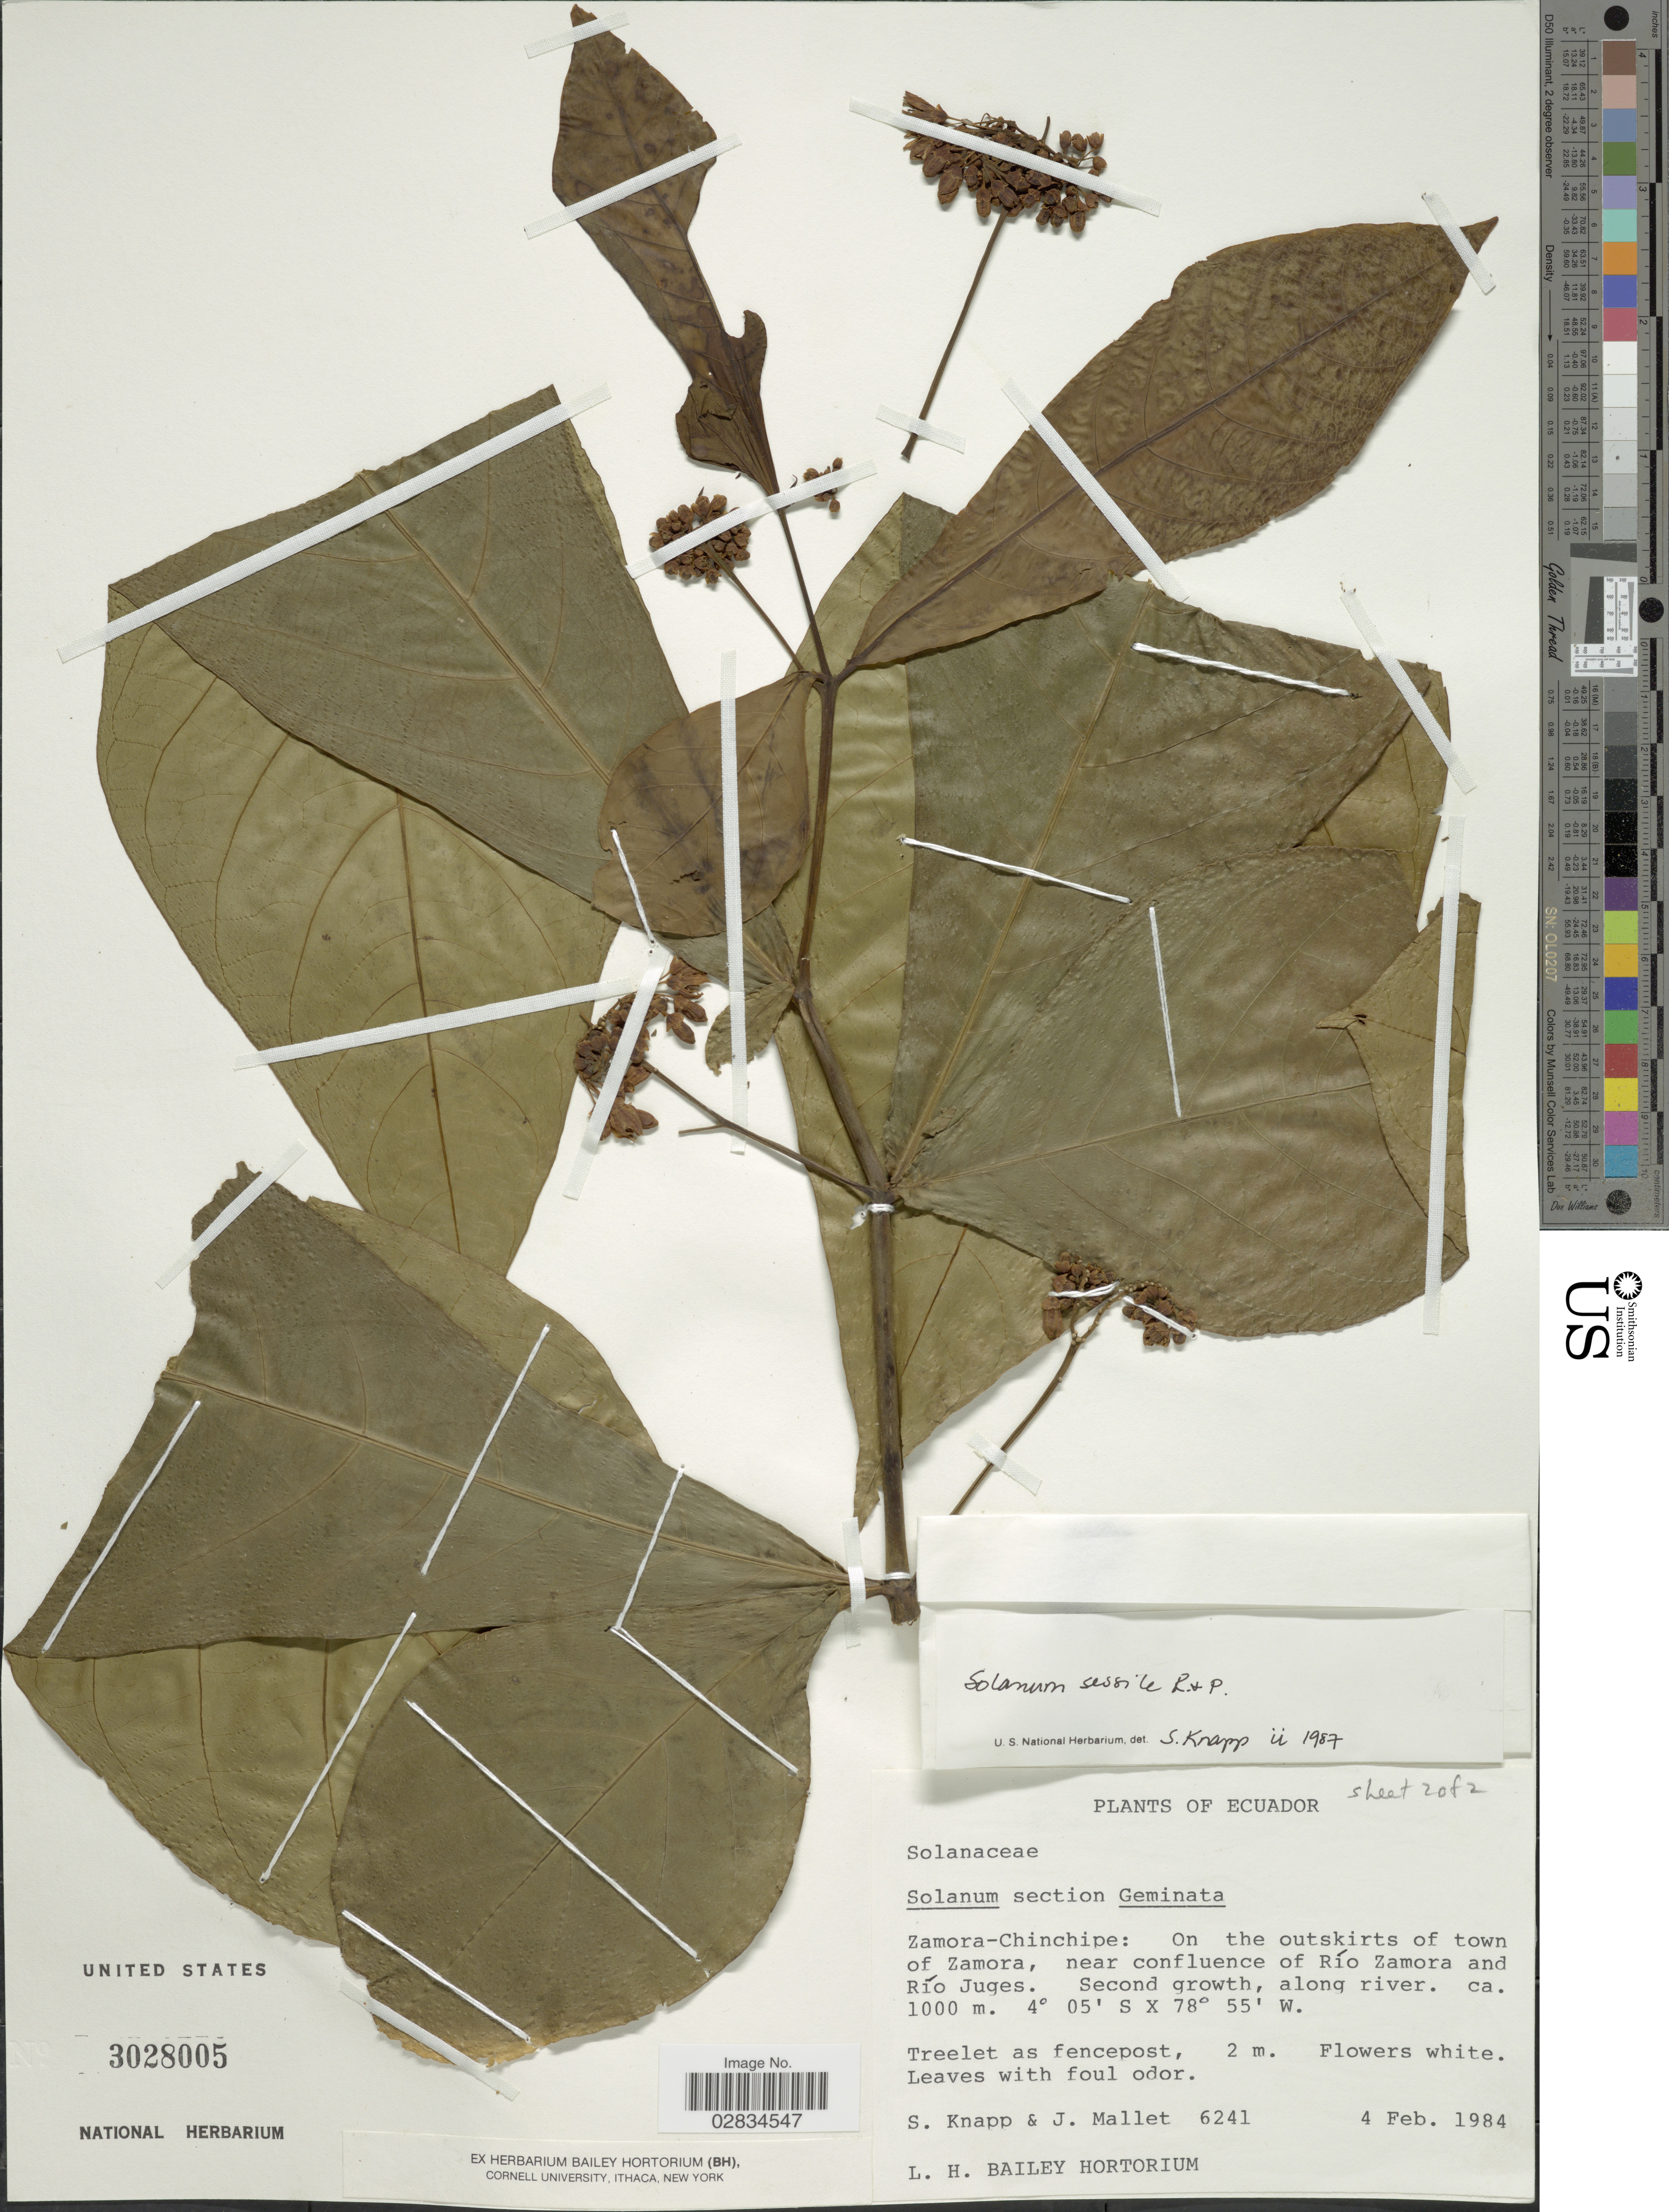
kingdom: Plantae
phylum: Tracheophyta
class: Magnoliopsida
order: Solanales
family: Solanaceae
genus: Solanum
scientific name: Solanum sessile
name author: Ruiz & Pav.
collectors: S. Knapp & J. Mallet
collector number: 6241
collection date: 1984-02-04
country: Ecuador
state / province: Zamora-Chinchipe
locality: Zamora-Chinchipe: On the outskirts of town of Zamora, near confluence of Río Zamora and Río Juges. Second growth, along river.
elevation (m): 1000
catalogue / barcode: US 3028005